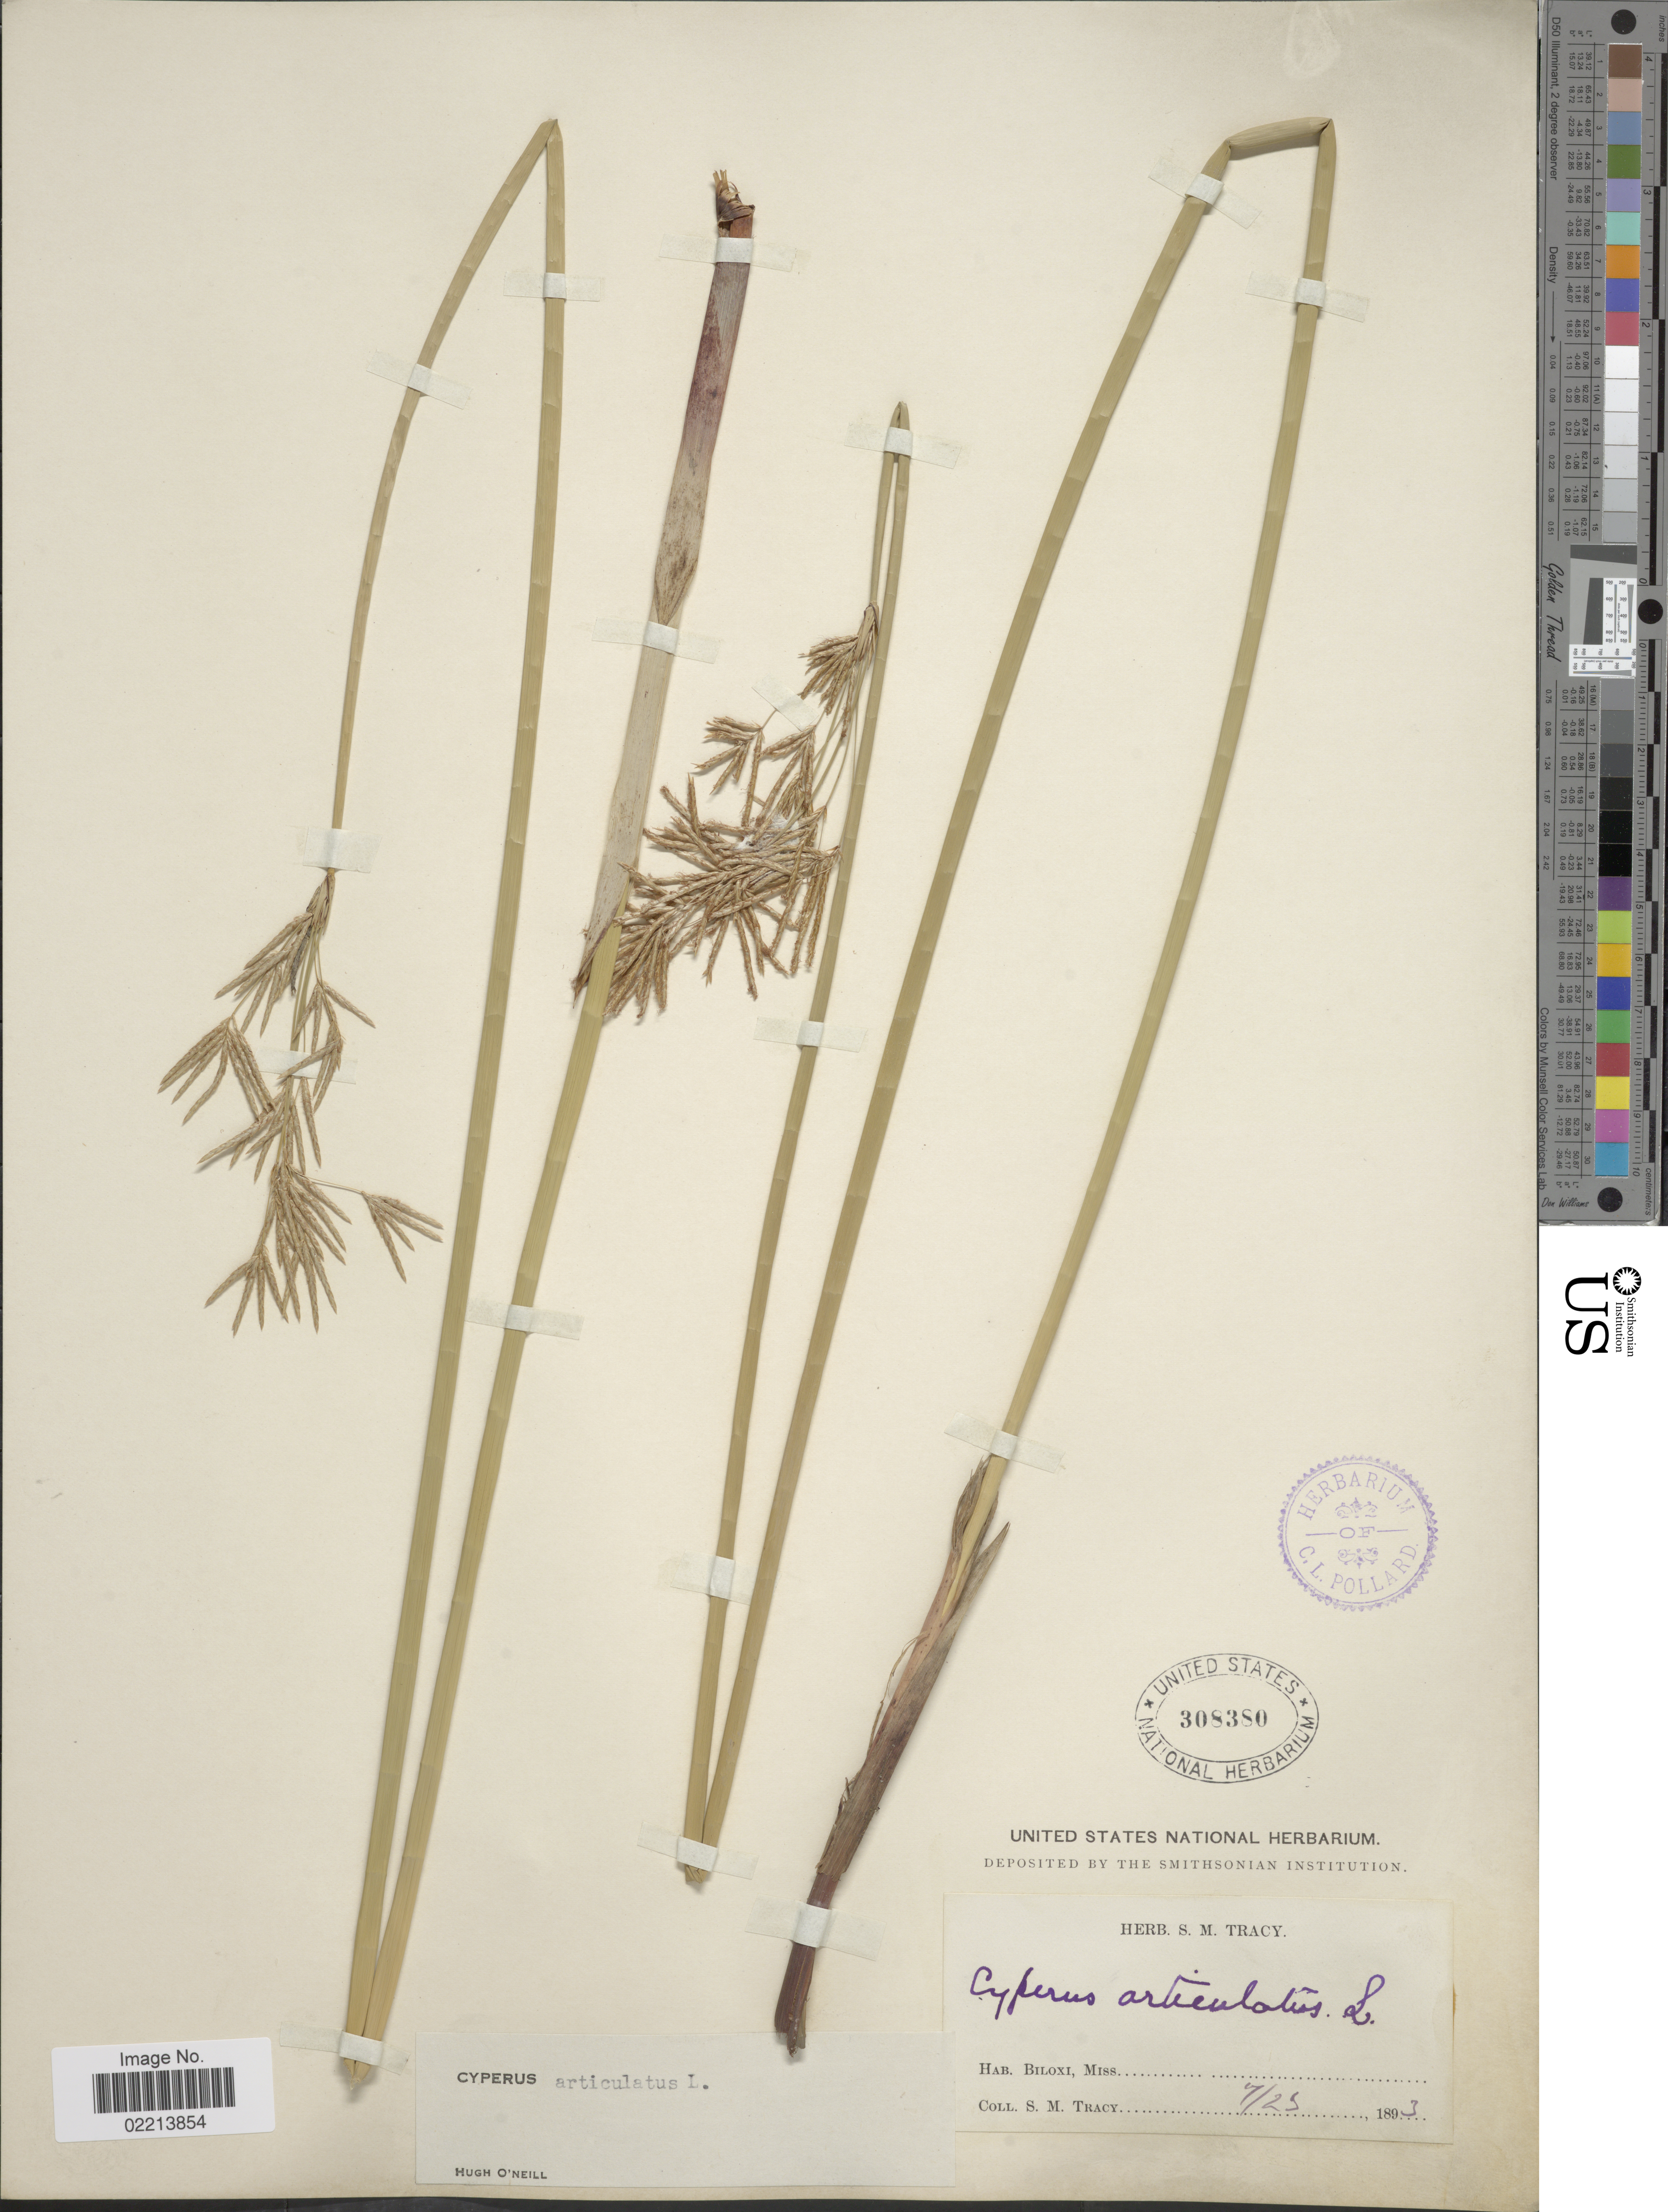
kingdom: Plantae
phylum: Tracheophyta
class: Liliopsida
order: Poales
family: Cyperaceae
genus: Cyperus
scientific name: Cyperus articulatus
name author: L.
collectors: S. M. Tracy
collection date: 1893-07-25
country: United States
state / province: Mississippi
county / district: Harrison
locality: Biloxi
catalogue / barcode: US 308380